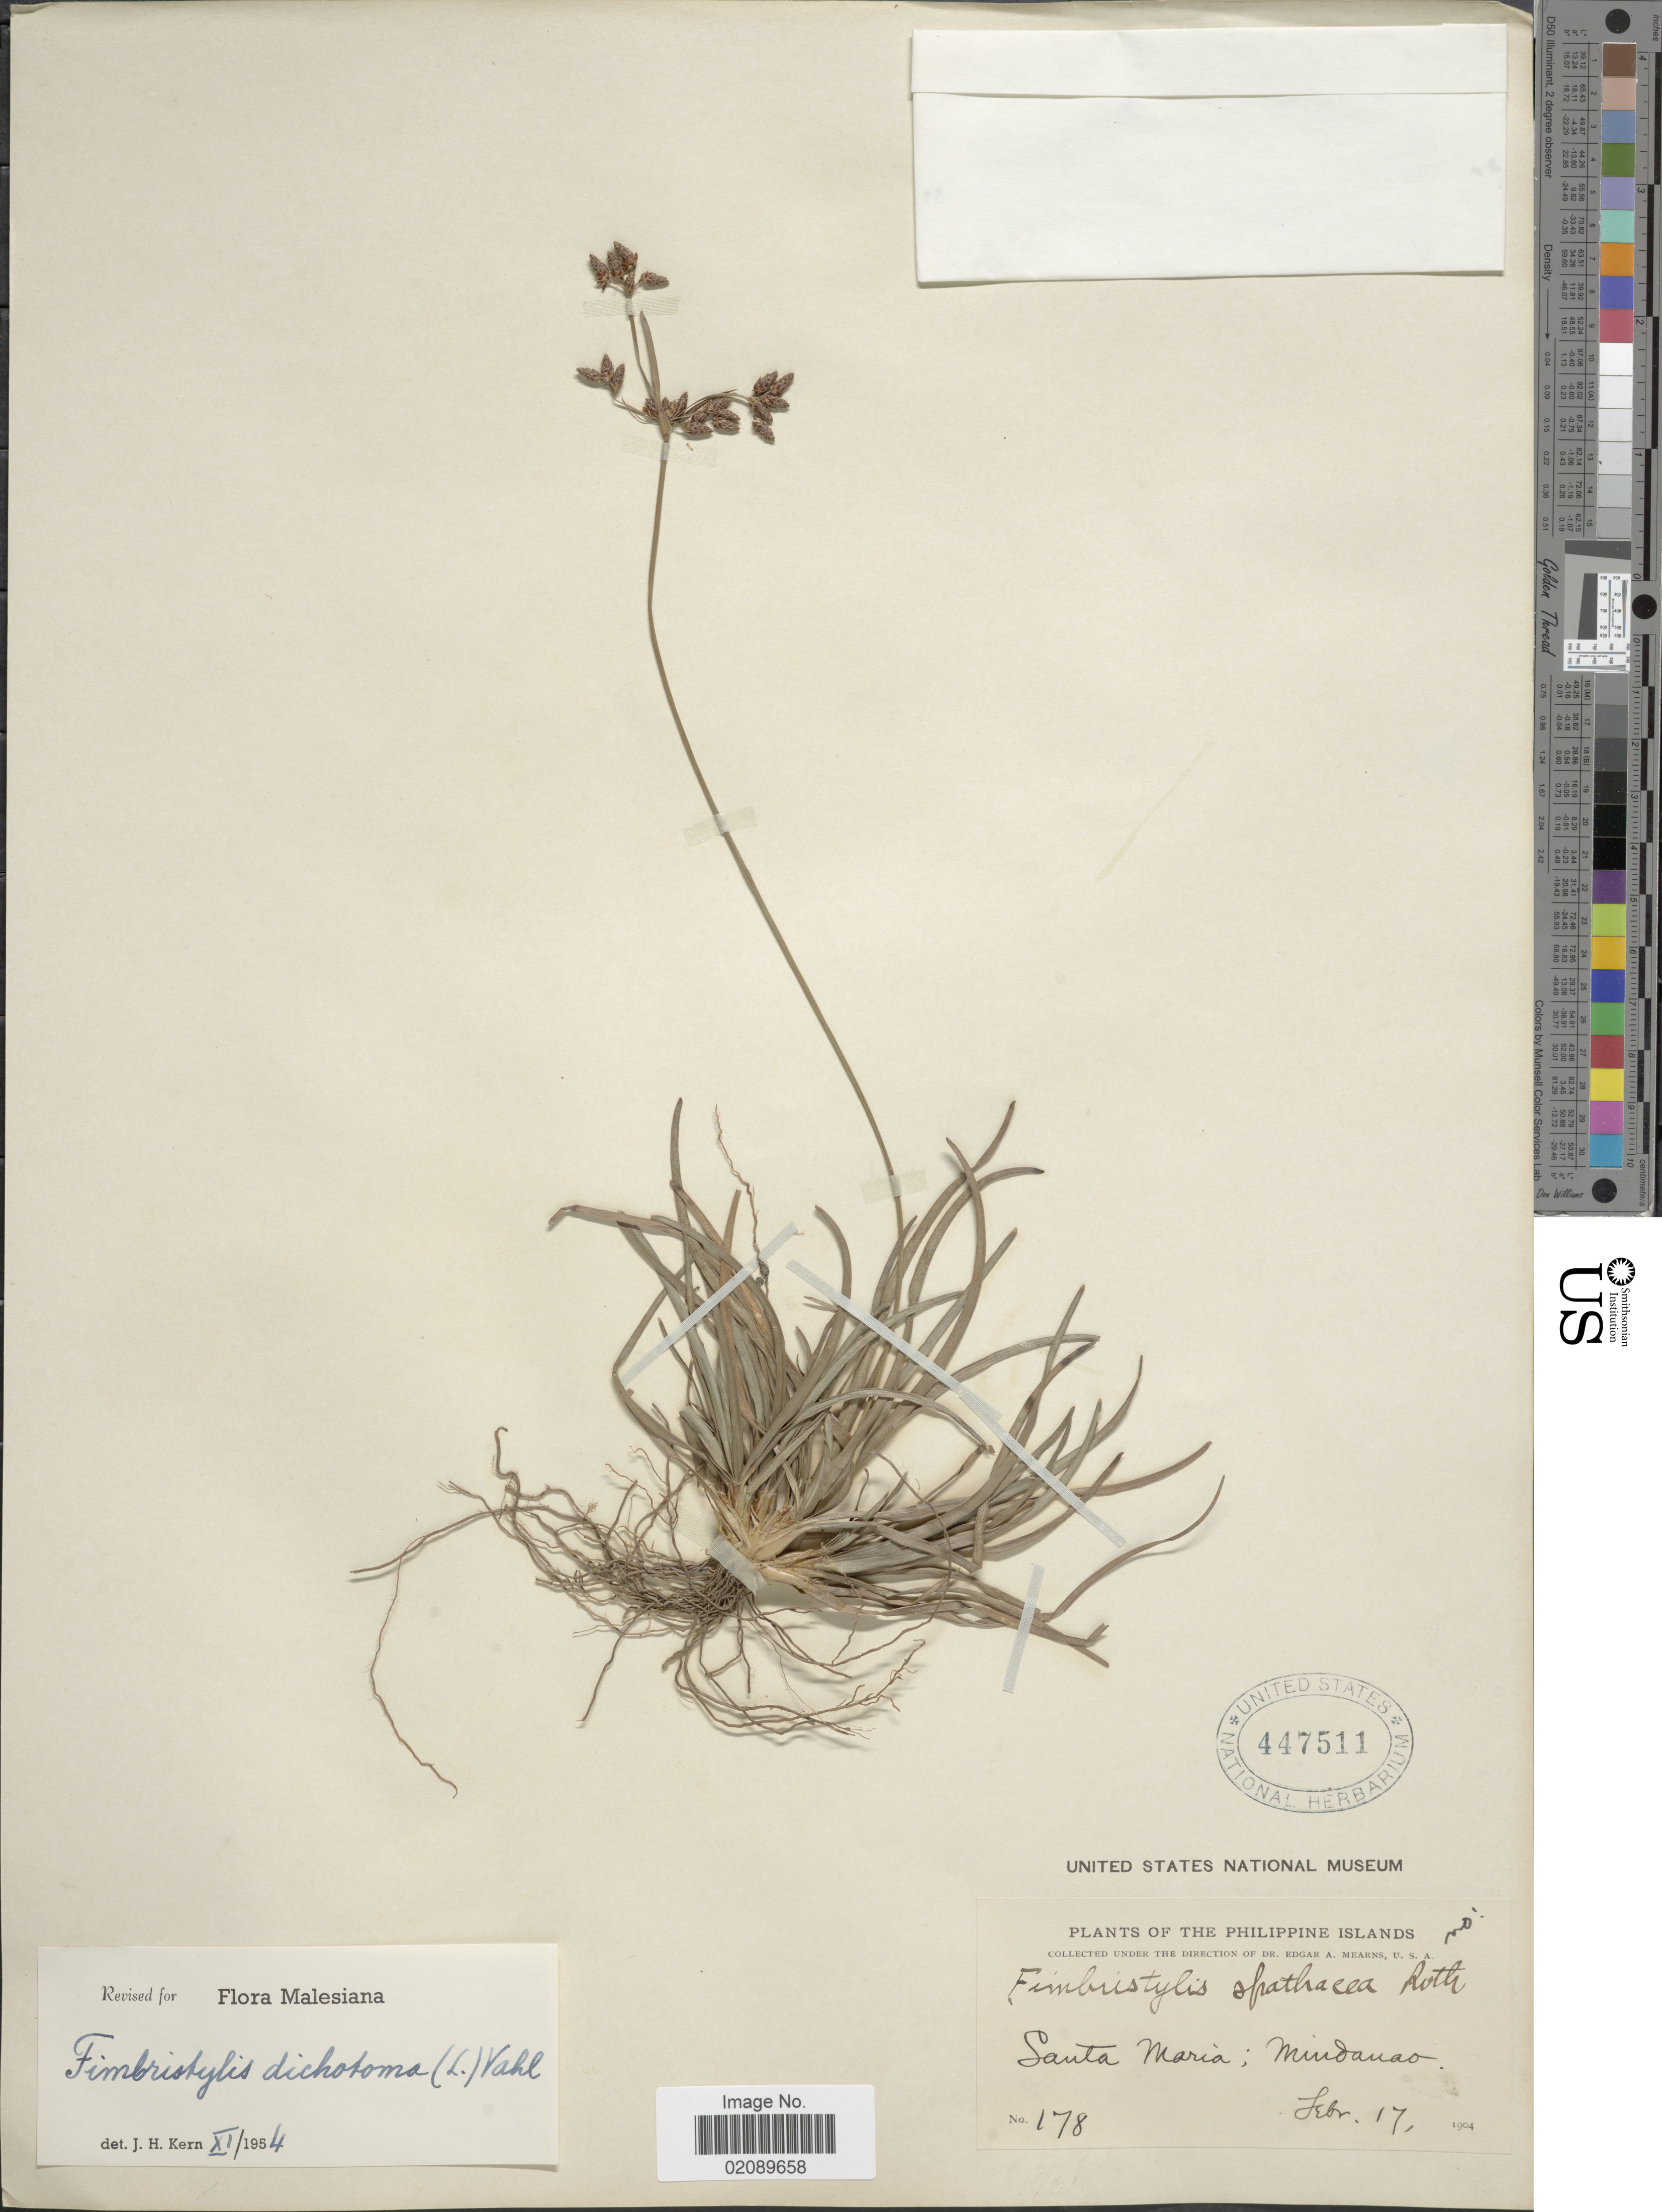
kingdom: Plantae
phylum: Tracheophyta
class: Liliopsida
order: Poales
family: Cyperaceae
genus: Fimbristylis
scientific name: Fimbristylis dichotoma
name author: (L.) Vahl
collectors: E. A. Mearns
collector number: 178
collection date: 1904-02-17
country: Philippines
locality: Philippine Islands, Santa Maria, Mindanao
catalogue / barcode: US 447511